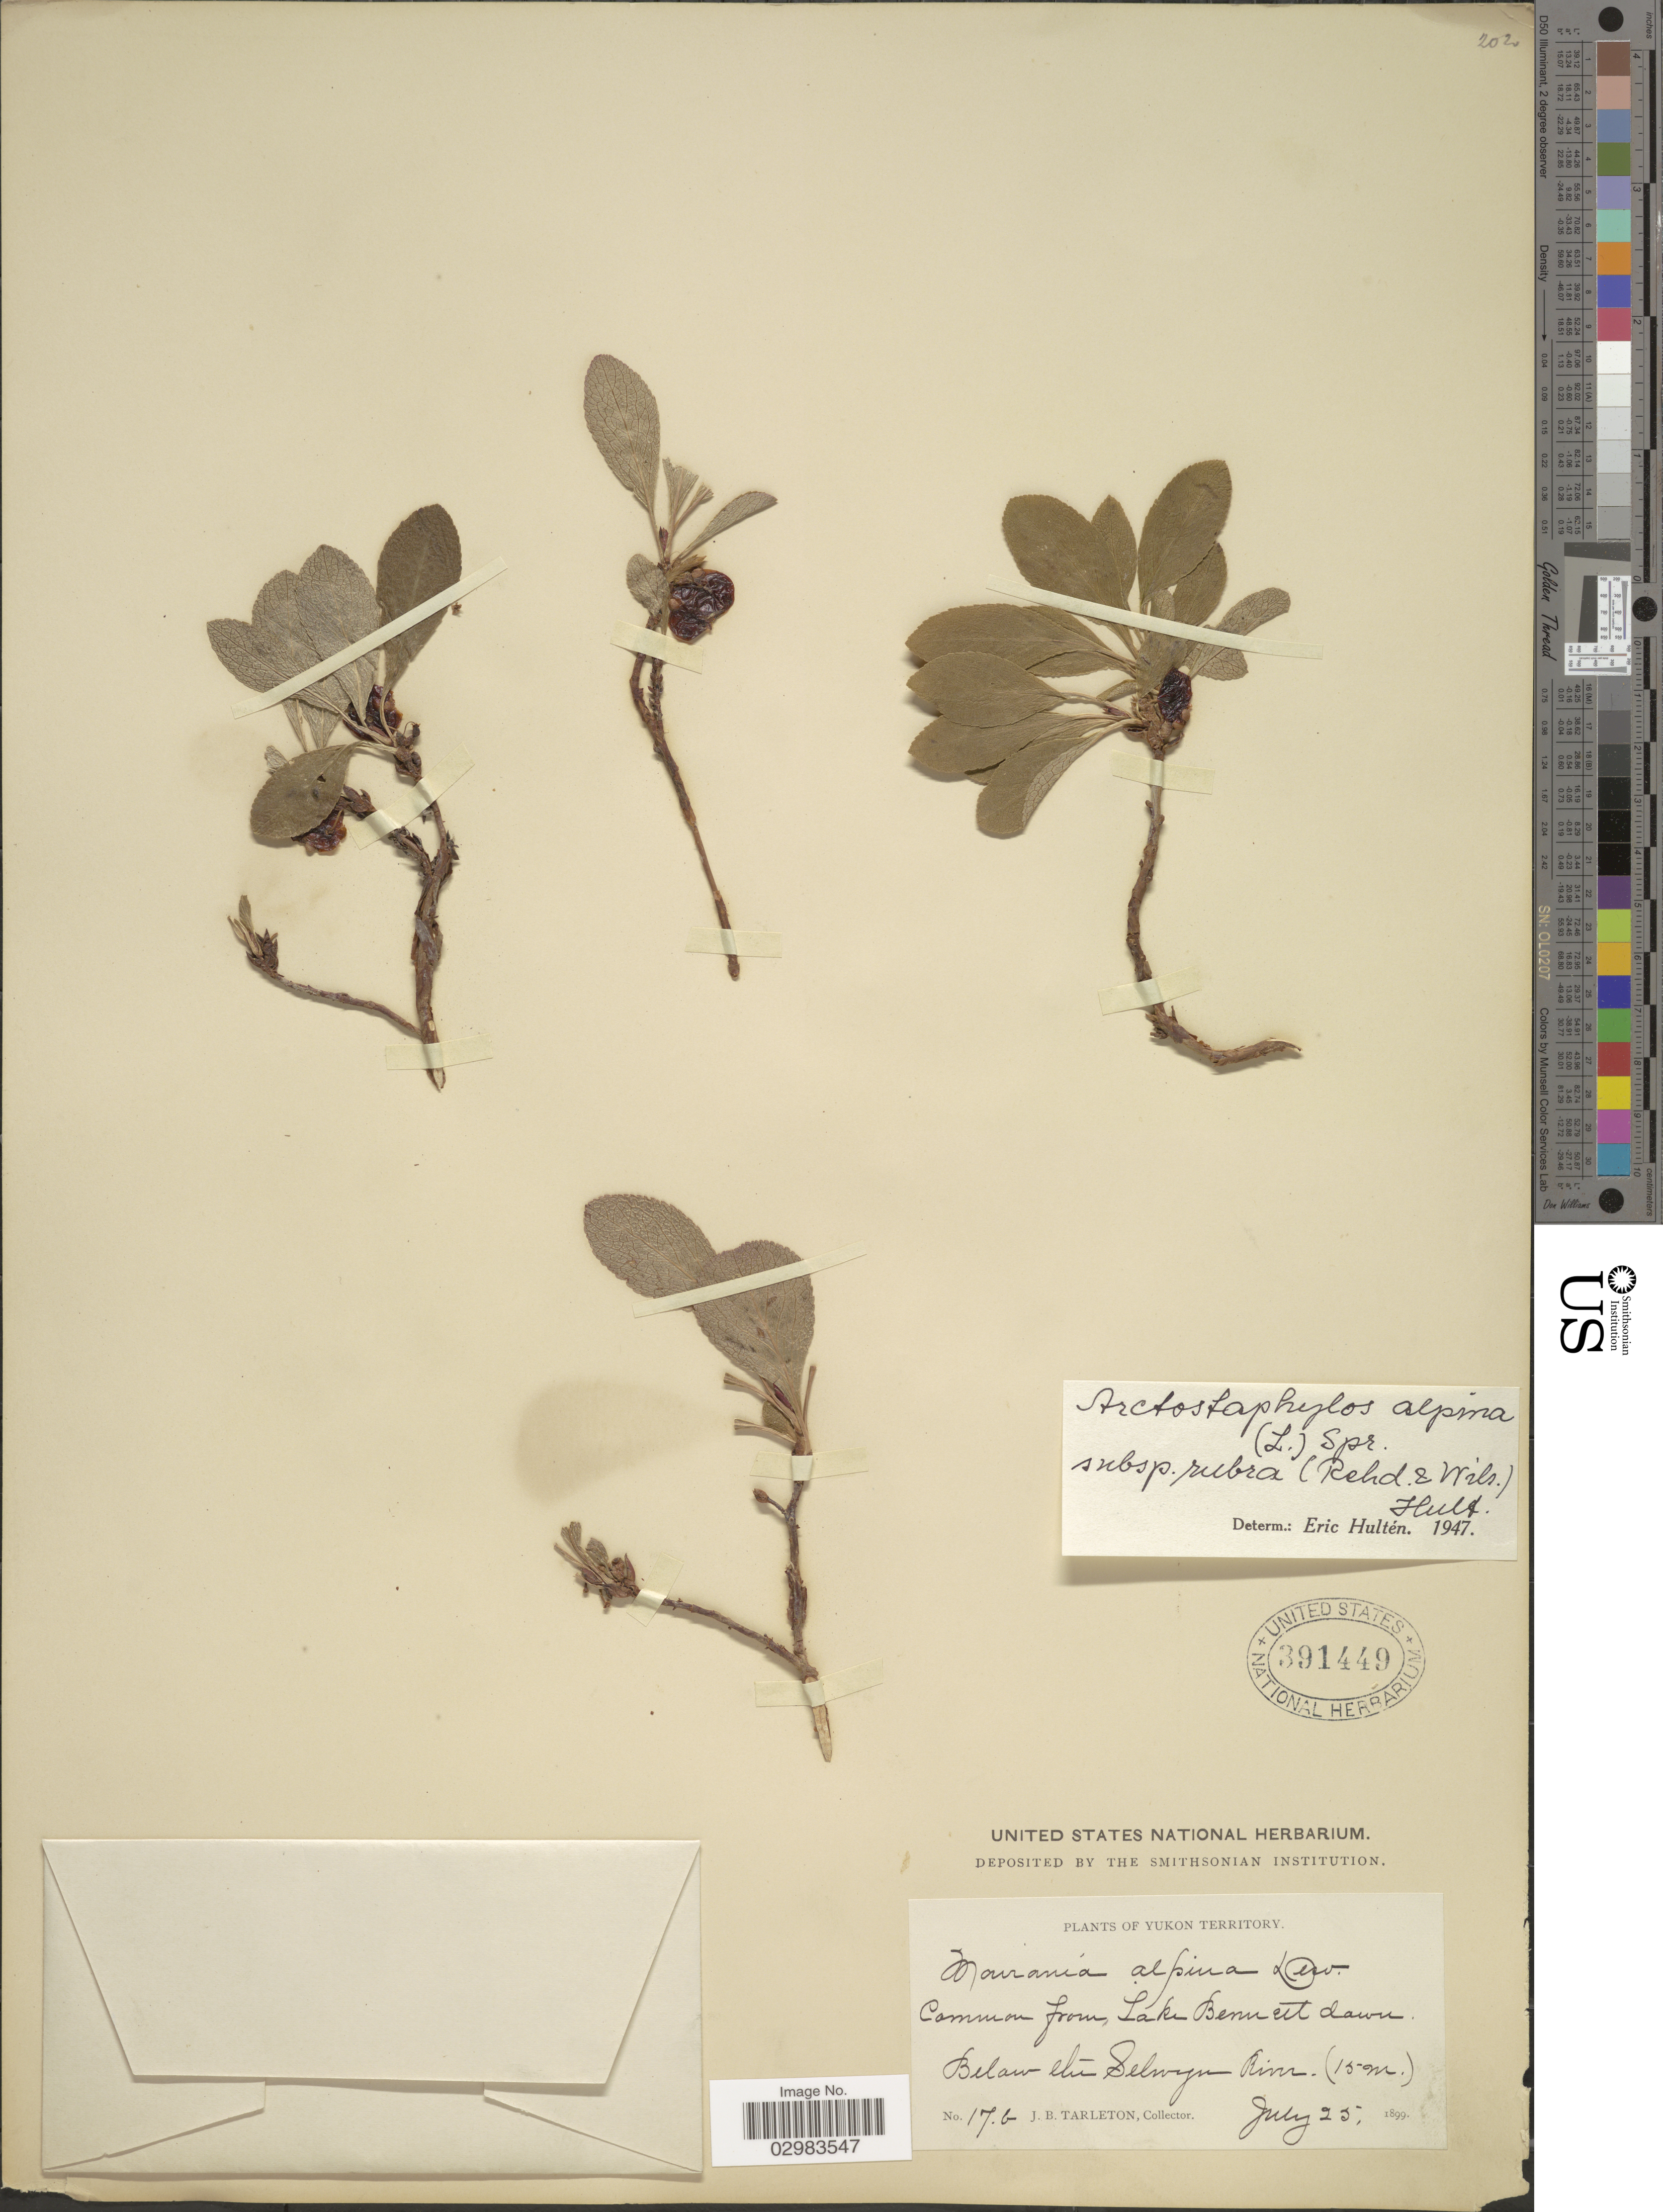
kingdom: Plantae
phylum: Tracheophyta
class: Magnoliopsida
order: Ericales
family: Ericaceae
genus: Arctostaphylos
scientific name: Arctostaphylos alpina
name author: (L.) Spreng.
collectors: J. Tarleton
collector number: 17b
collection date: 1899-07-25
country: Canada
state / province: Yukon Territory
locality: Common from Lake Bennett dawn, Below the Selwyn River (15 m.).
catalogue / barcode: US 391449